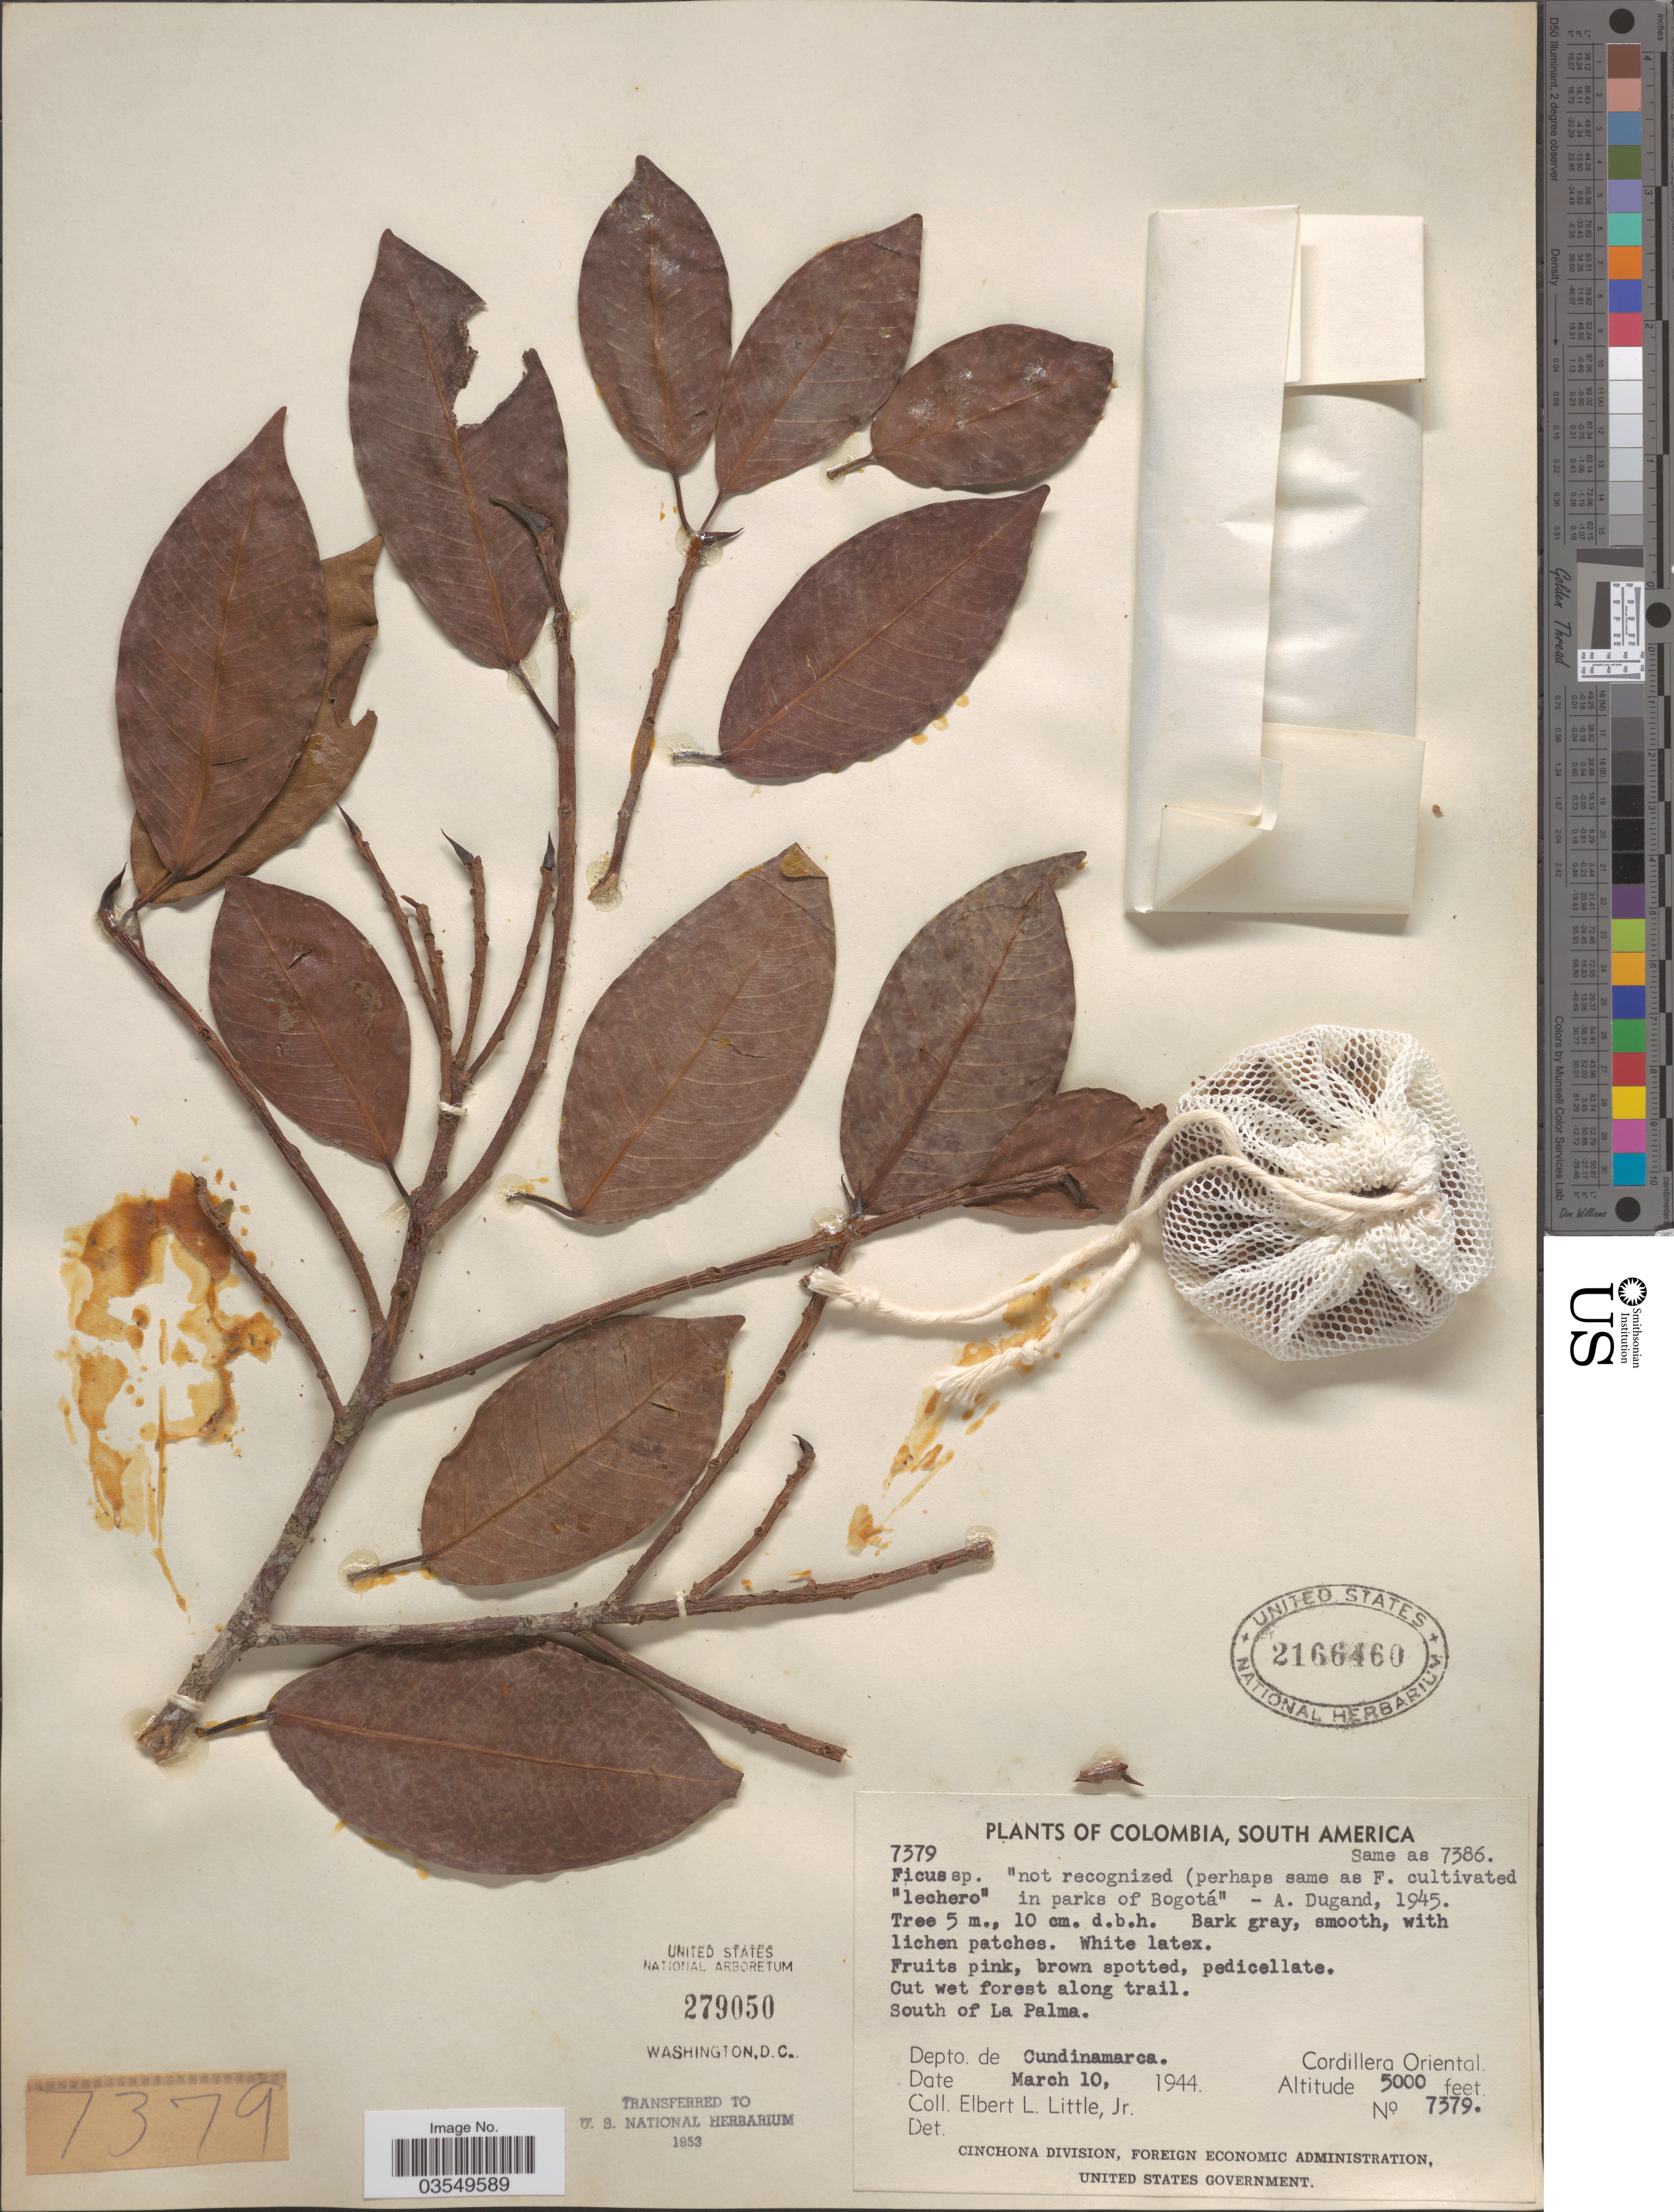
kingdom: Plantae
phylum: Tracheophyta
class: Magnoliopsida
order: Rosales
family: Moraceae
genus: Ficus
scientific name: Ficus sp.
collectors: E. L. Little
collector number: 7379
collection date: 1944-03-10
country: Colombia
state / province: Cundinamarca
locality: South of La Palma. Depto. de Cundinamarca. Cordillera Oriental.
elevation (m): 1524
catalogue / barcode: US 2166460